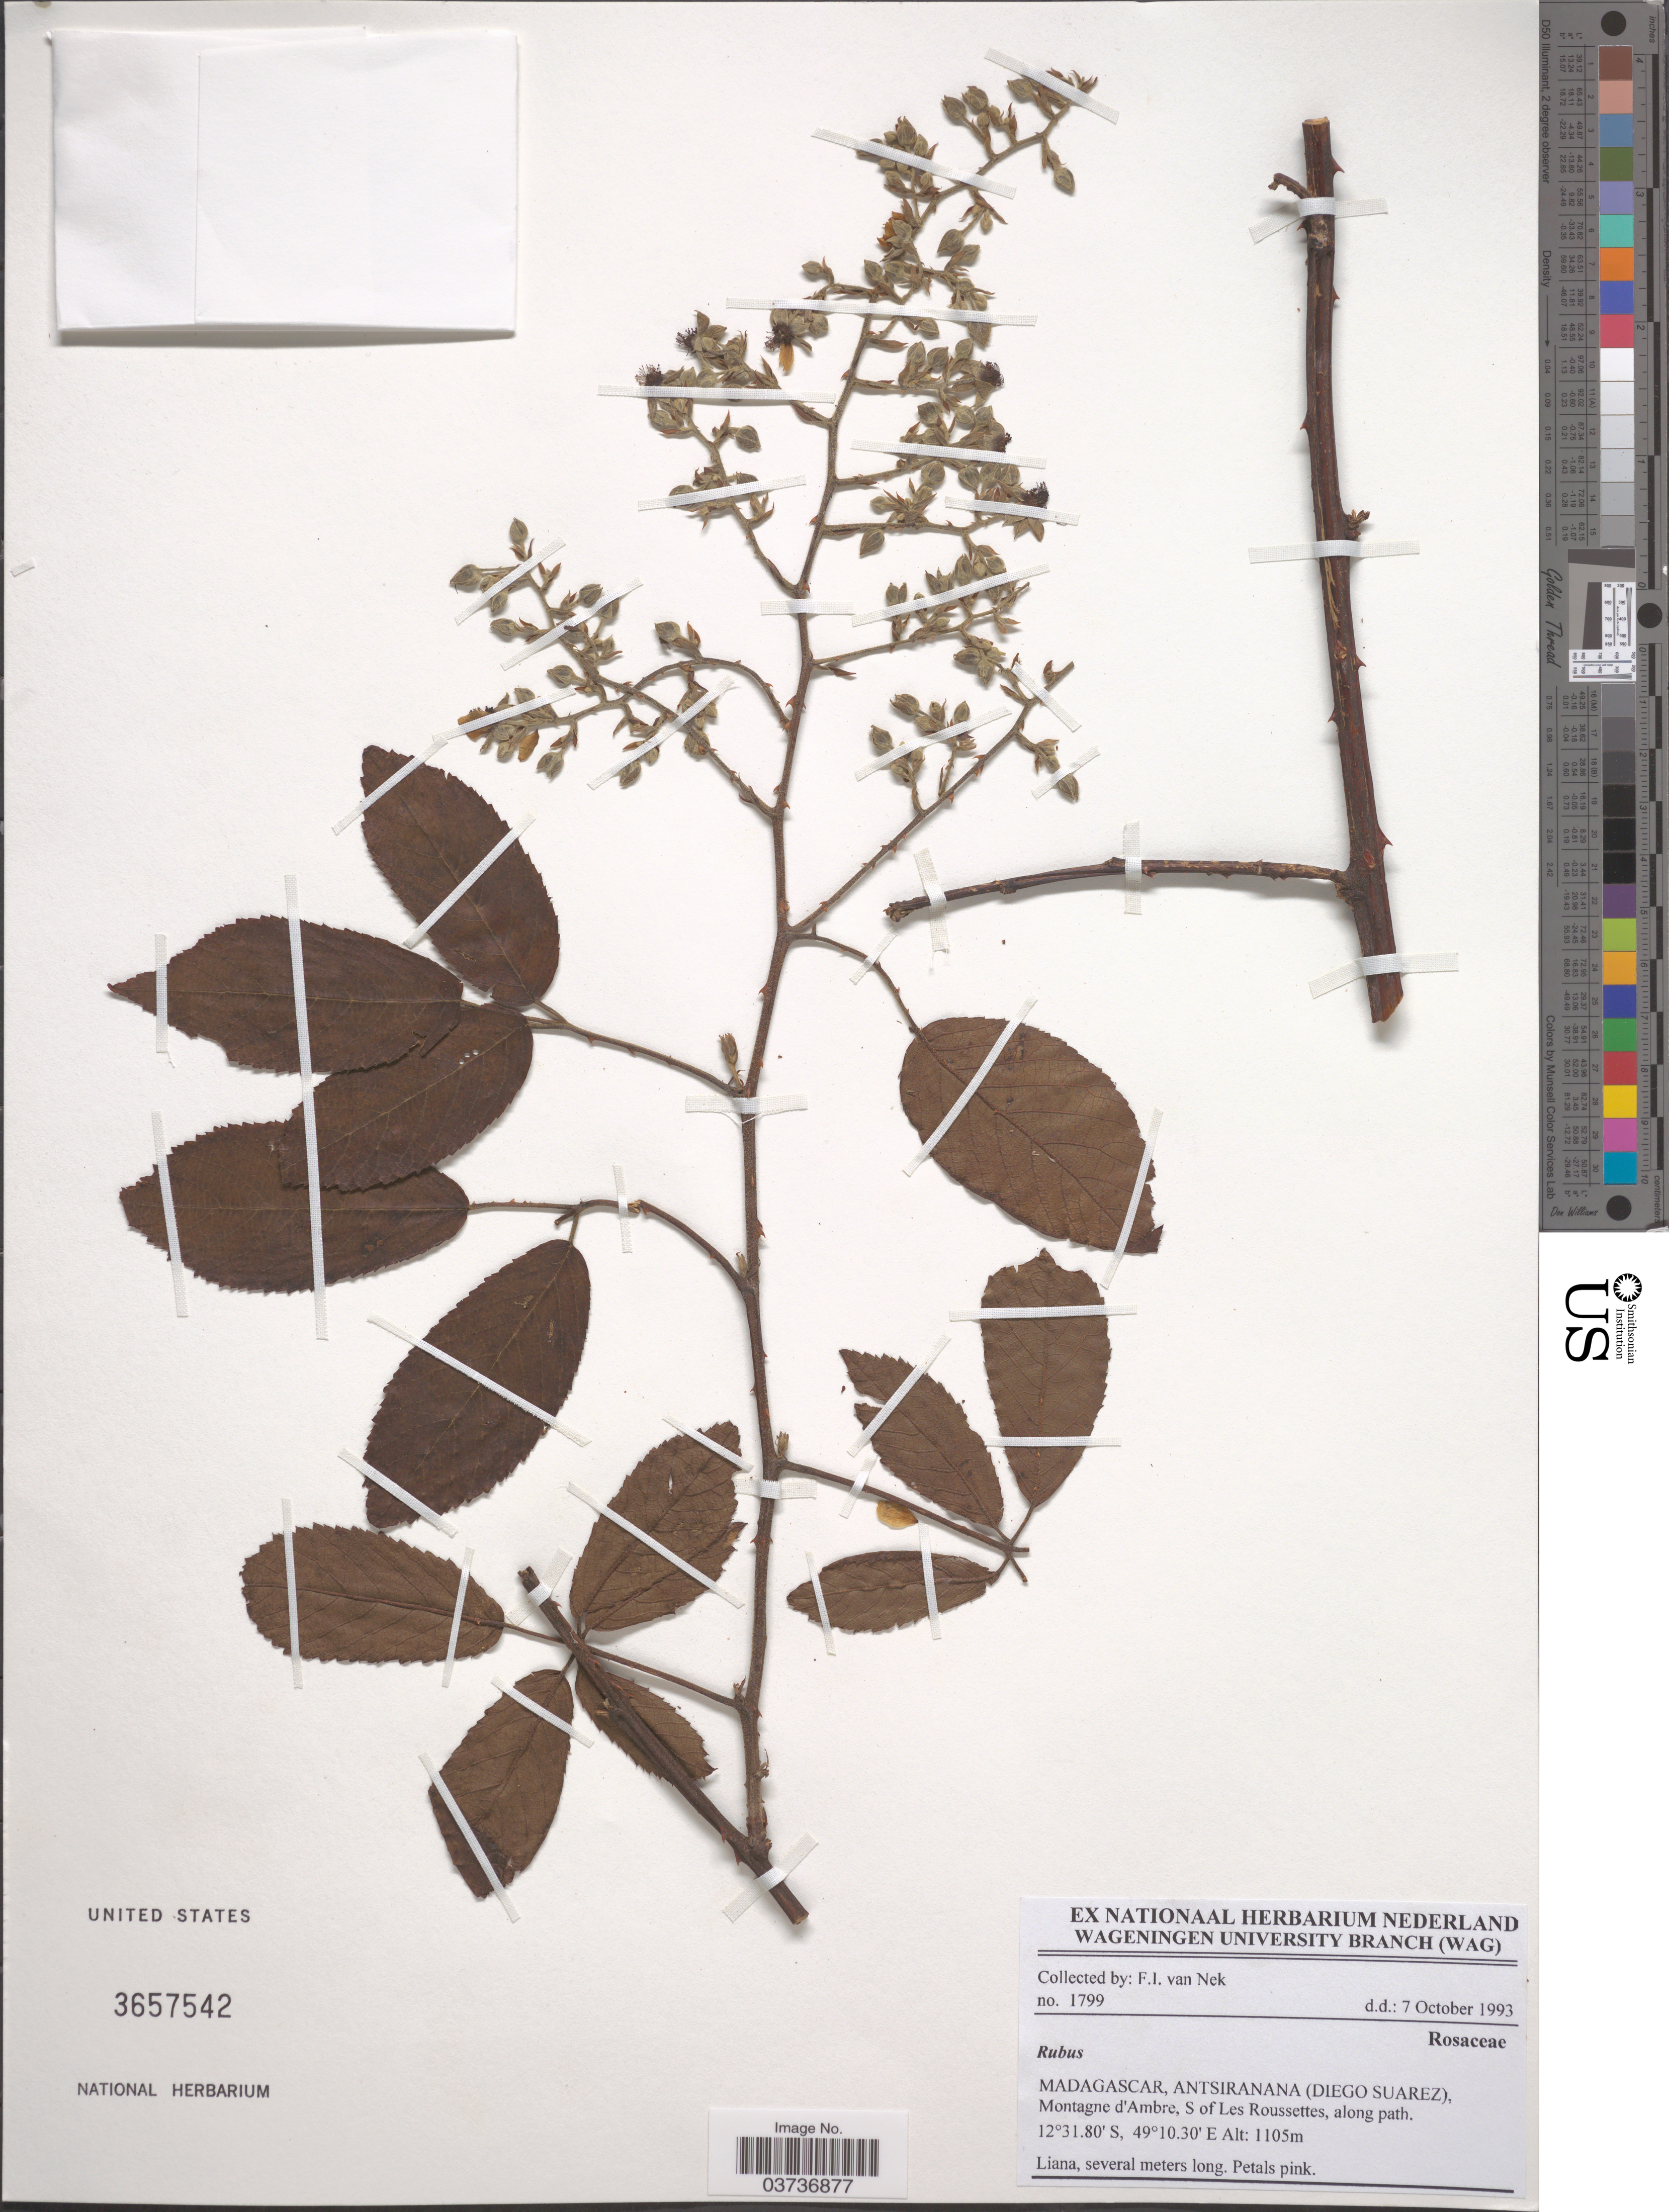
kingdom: Plantae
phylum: Tracheophyta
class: Magnoliopsida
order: Rosales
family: Rosaceae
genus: Rubus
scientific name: Rubus sp.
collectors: F. van Nek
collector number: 1799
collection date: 1993-10-07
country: Madagascar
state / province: Diana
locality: Diego Suarez, Montagne d'Ambre, S of Les Roussettes, along path.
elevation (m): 1105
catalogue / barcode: US 3657542